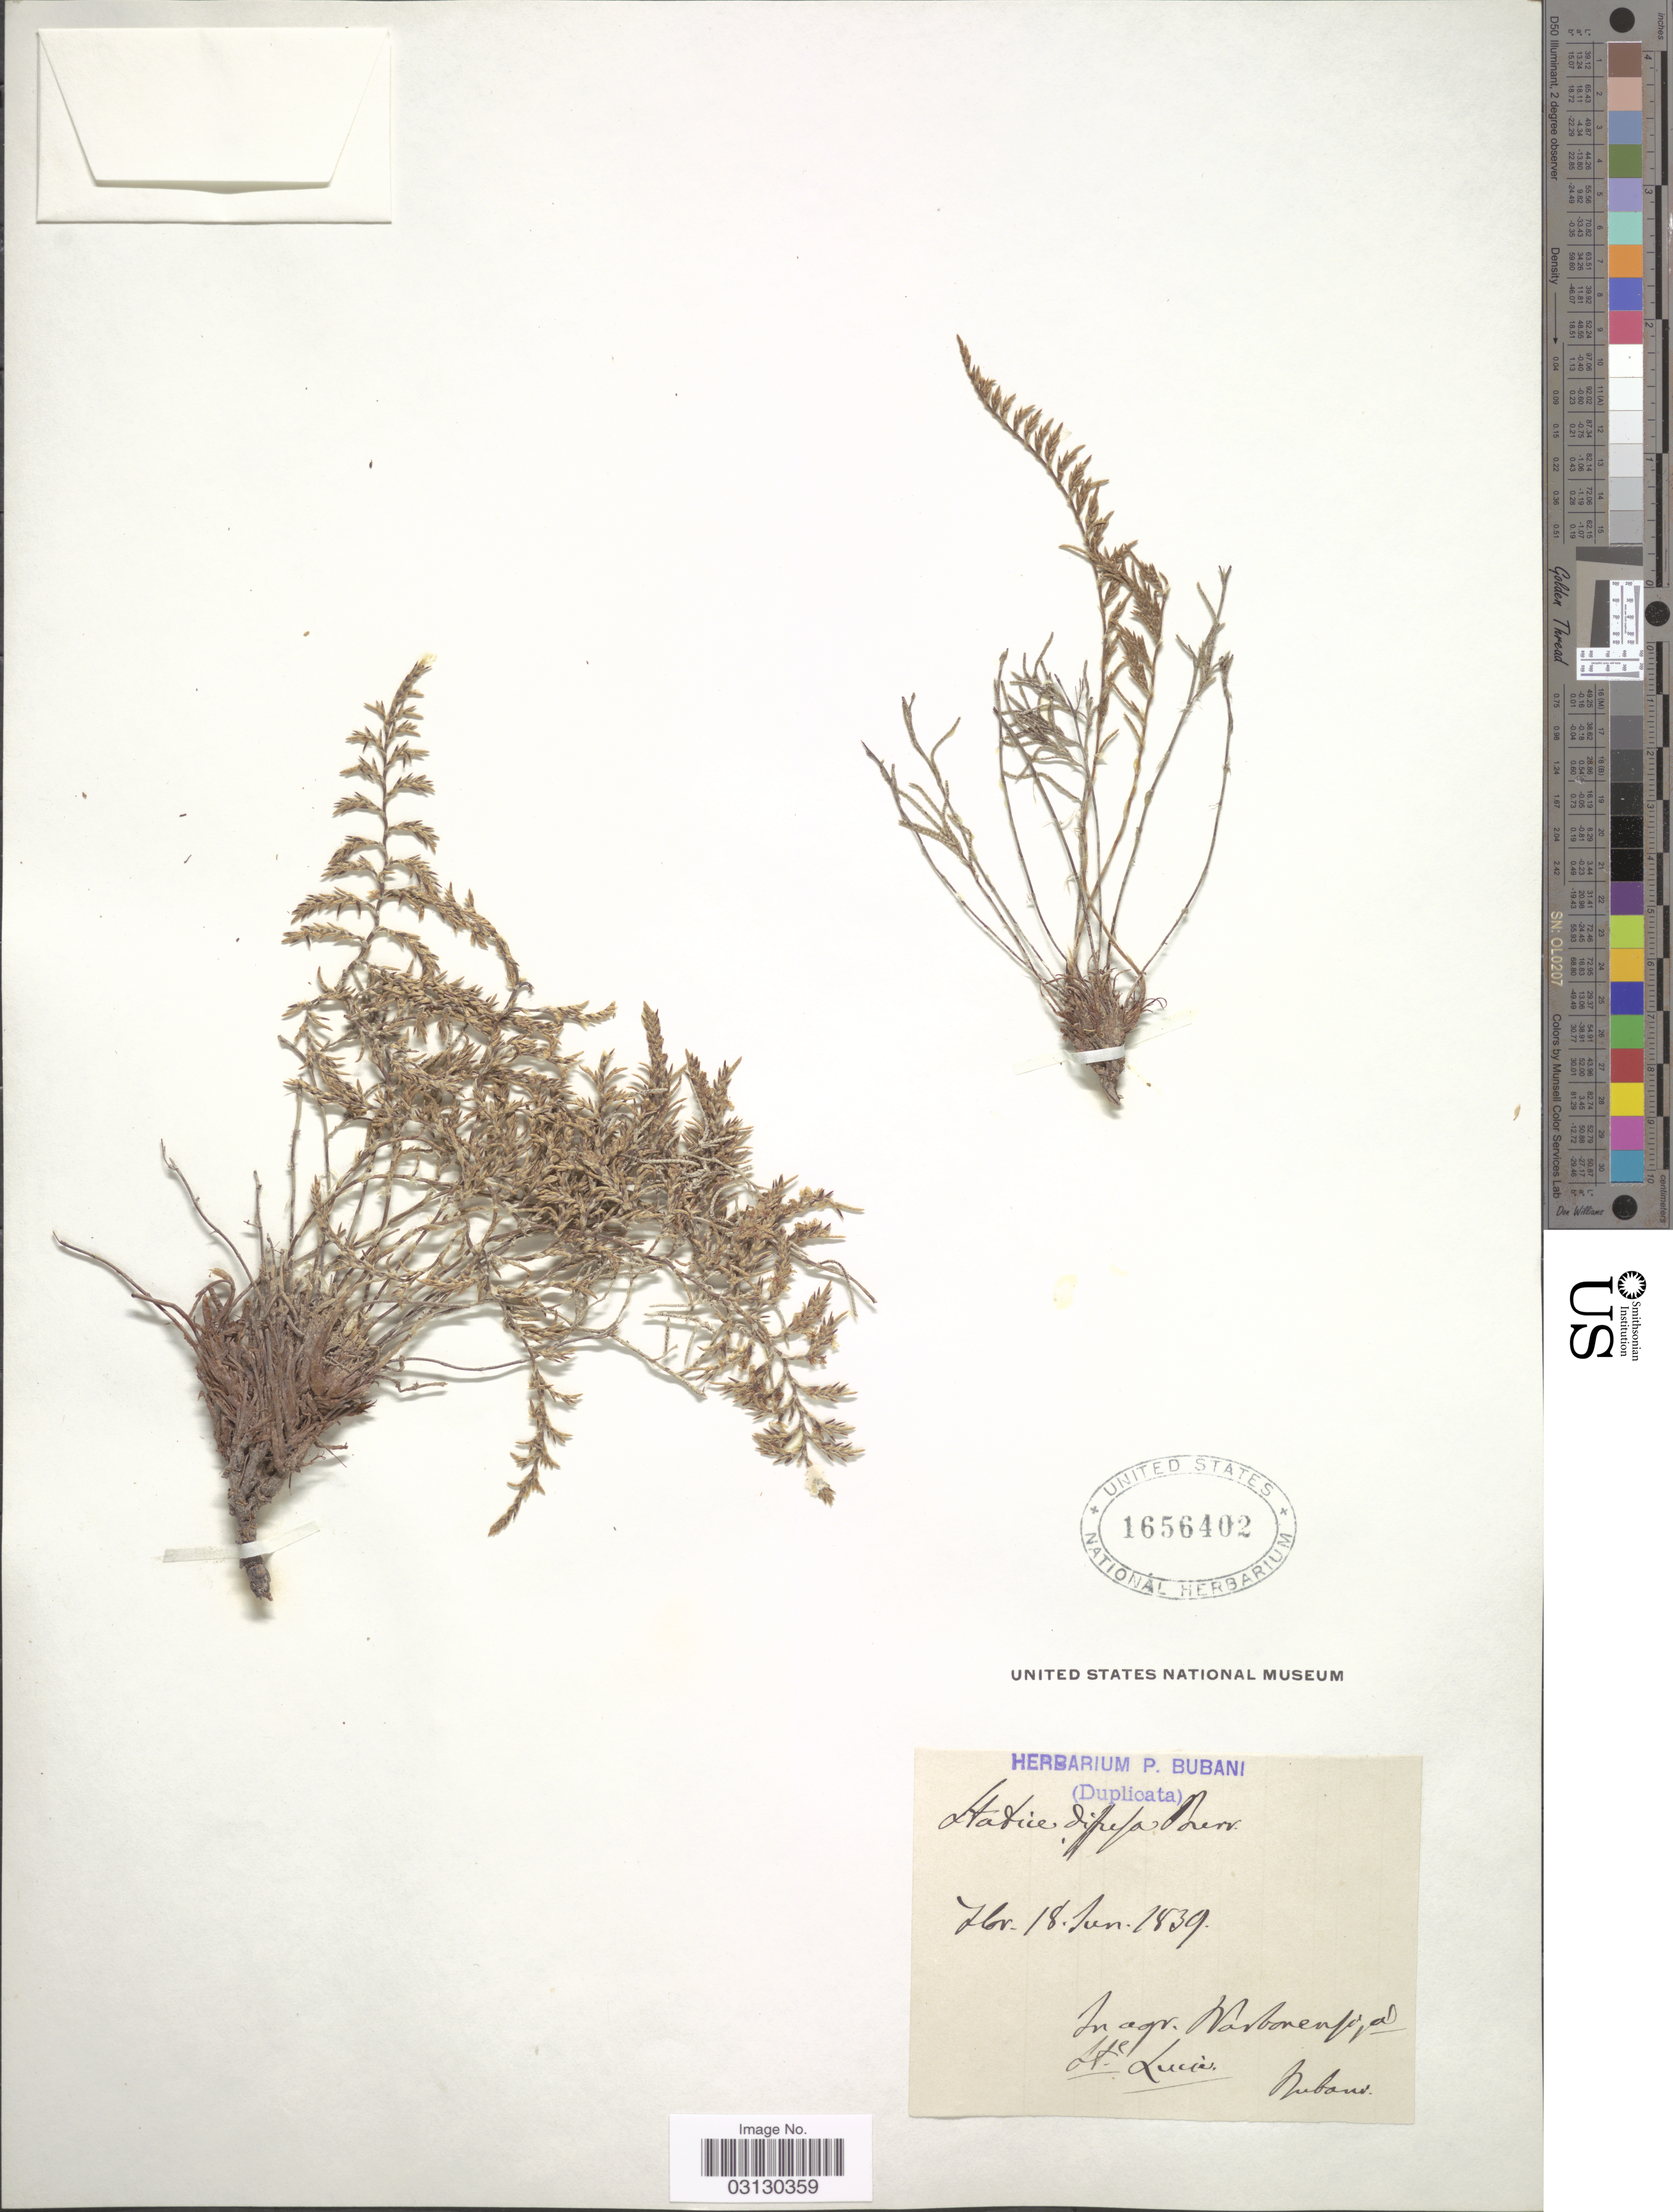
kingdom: Plantae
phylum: Tracheophyta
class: Magnoliopsida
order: Caryophyllales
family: Plumbaginaceae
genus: Myriolimon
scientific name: Myriolimon diffusum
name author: (Pourr.) Lledó et al.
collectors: Bubani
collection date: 1839-06-18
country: France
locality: In agr. Narbonensi ad Ste Lucie.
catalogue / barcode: US 1656402